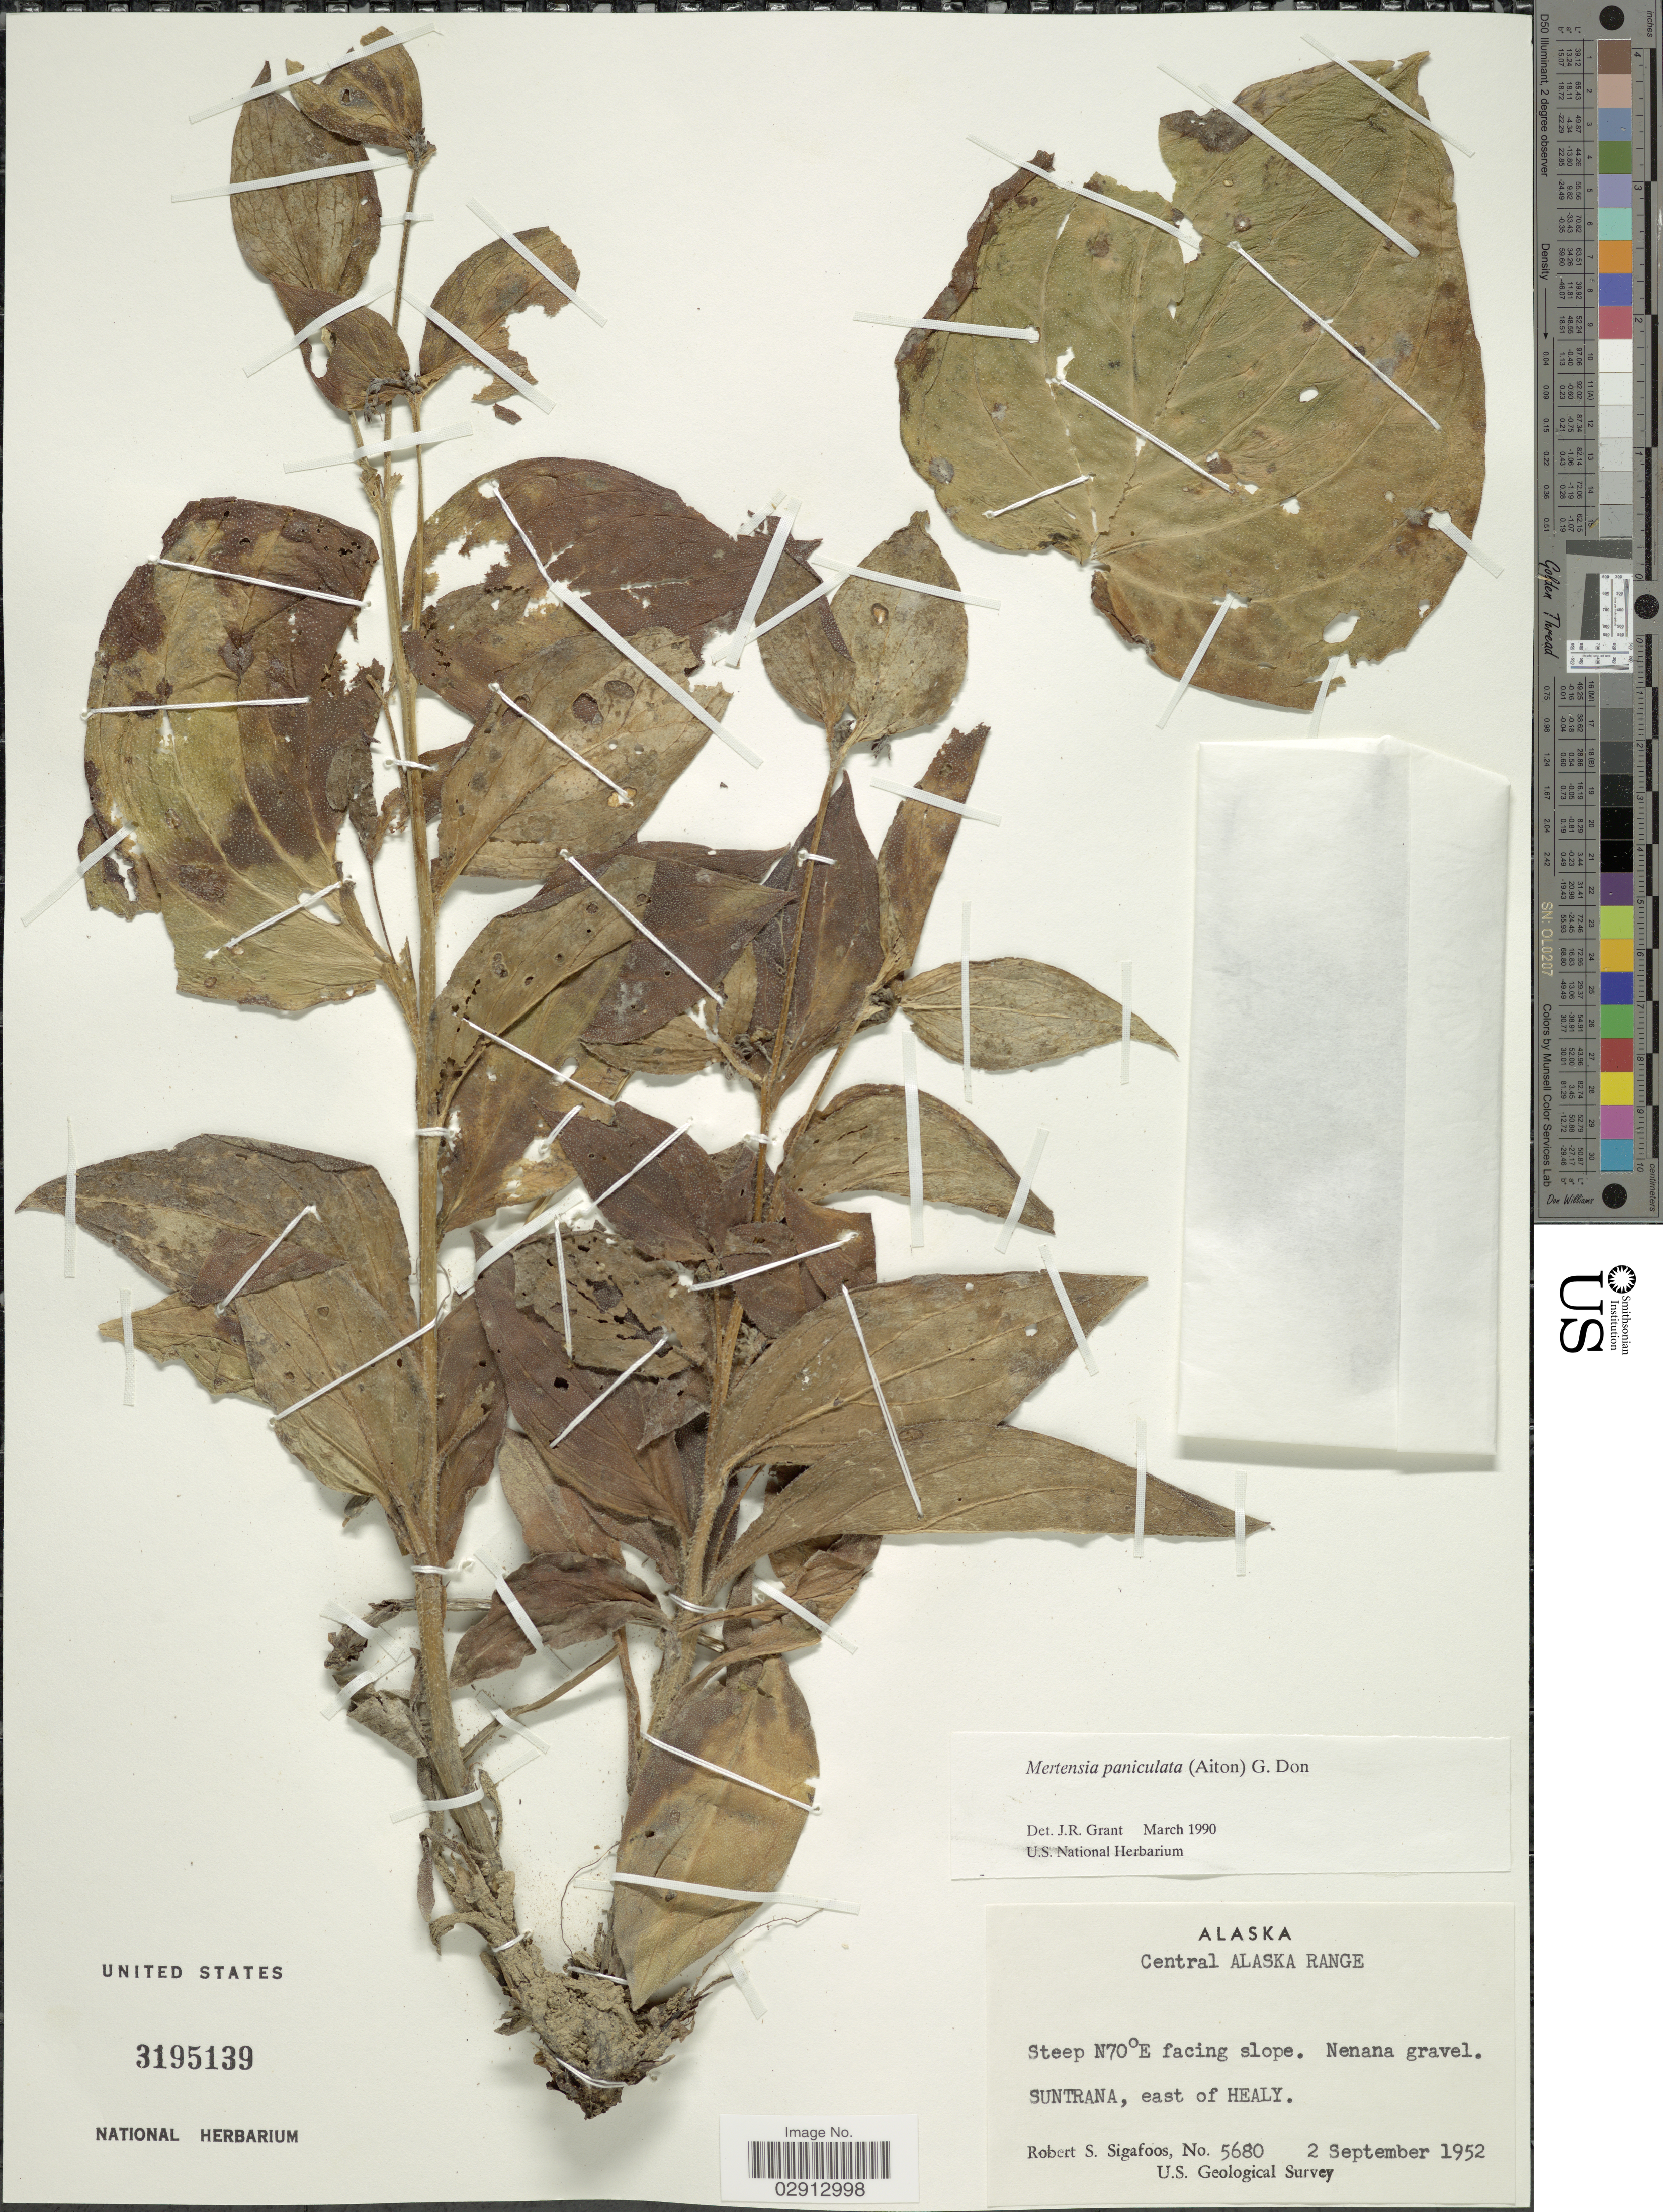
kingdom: Plantae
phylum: Tracheophyta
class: Magnoliopsida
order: Boraginales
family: Boraginaceae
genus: Mertensia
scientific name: Mertensia paniculata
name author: (Aiton) G. Don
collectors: R. Sigafoos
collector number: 5680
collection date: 1952-09-02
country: United States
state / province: Alaska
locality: Central Alaska Range. Steep N70°E facing slope. Suntrana, east of Healy.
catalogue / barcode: US 3195139